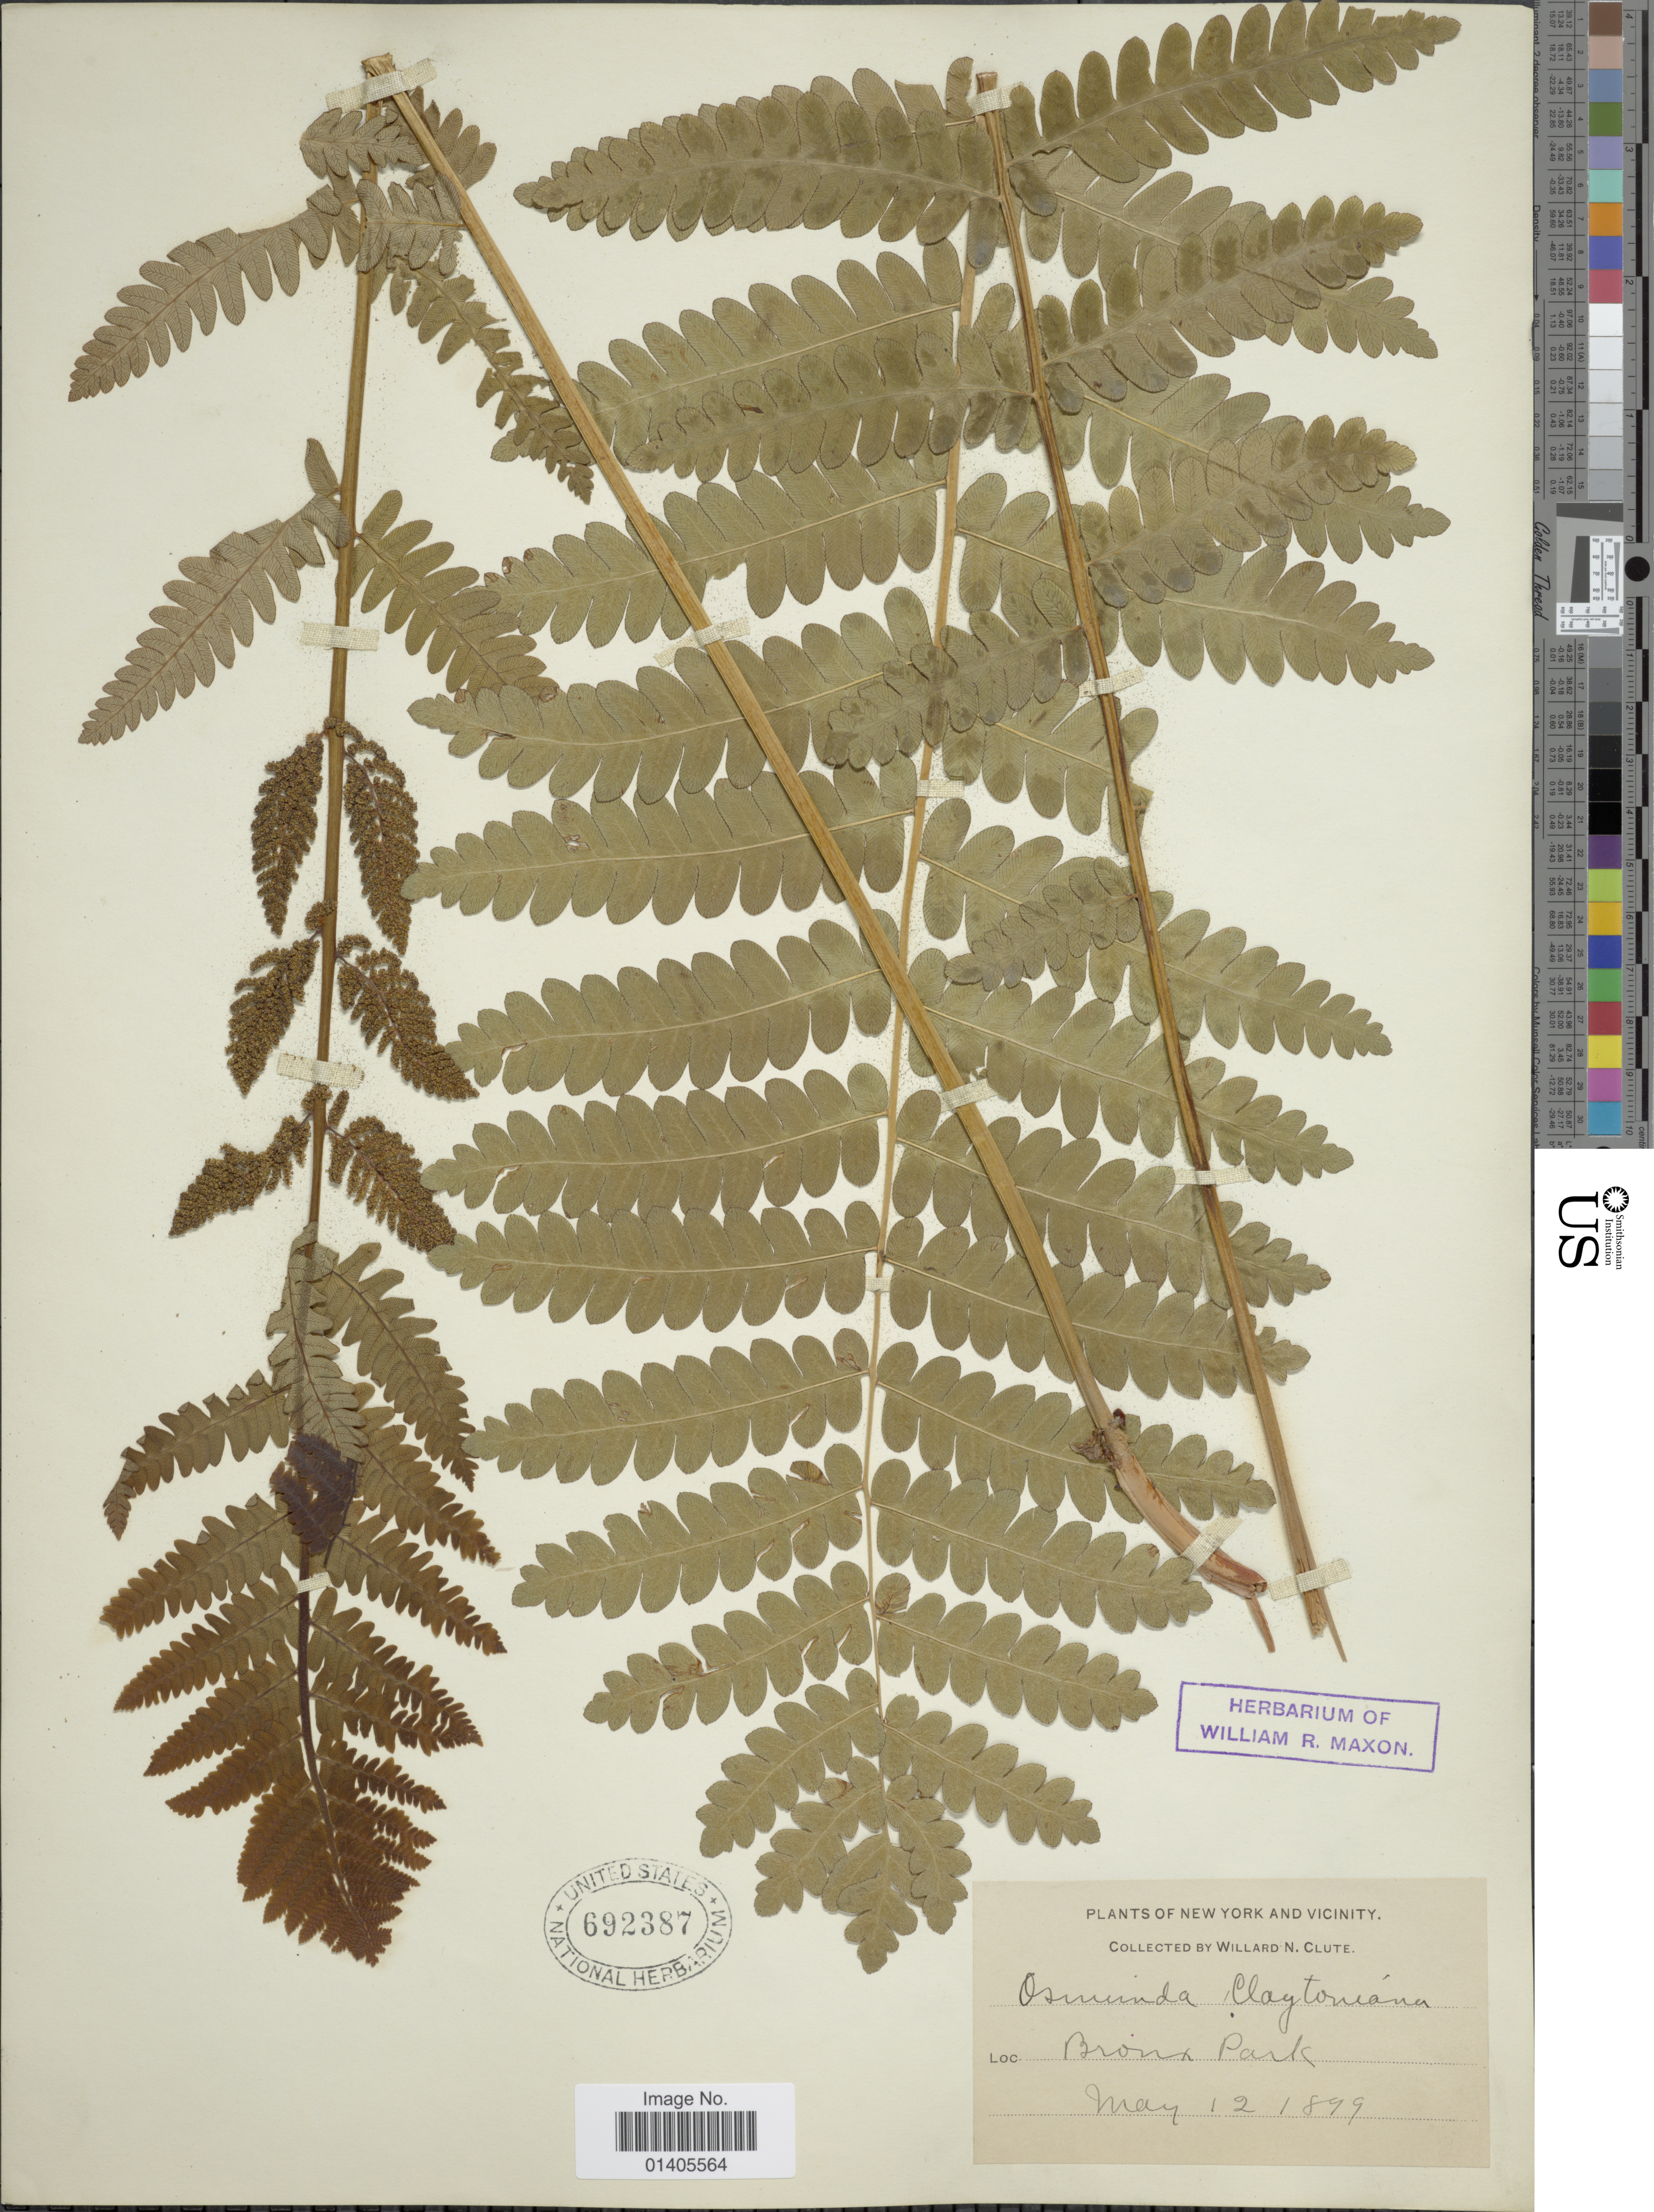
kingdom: Plantae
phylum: Tracheophyta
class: Polypodiopsida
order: Osmundales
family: Osmundaceae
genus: Osmunda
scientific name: Osmunda claytoniana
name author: (L.) Tagawa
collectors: W. N. Clute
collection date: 1899-05-12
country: United States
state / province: New York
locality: New York and vicinity, Bronx Park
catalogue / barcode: US 692387